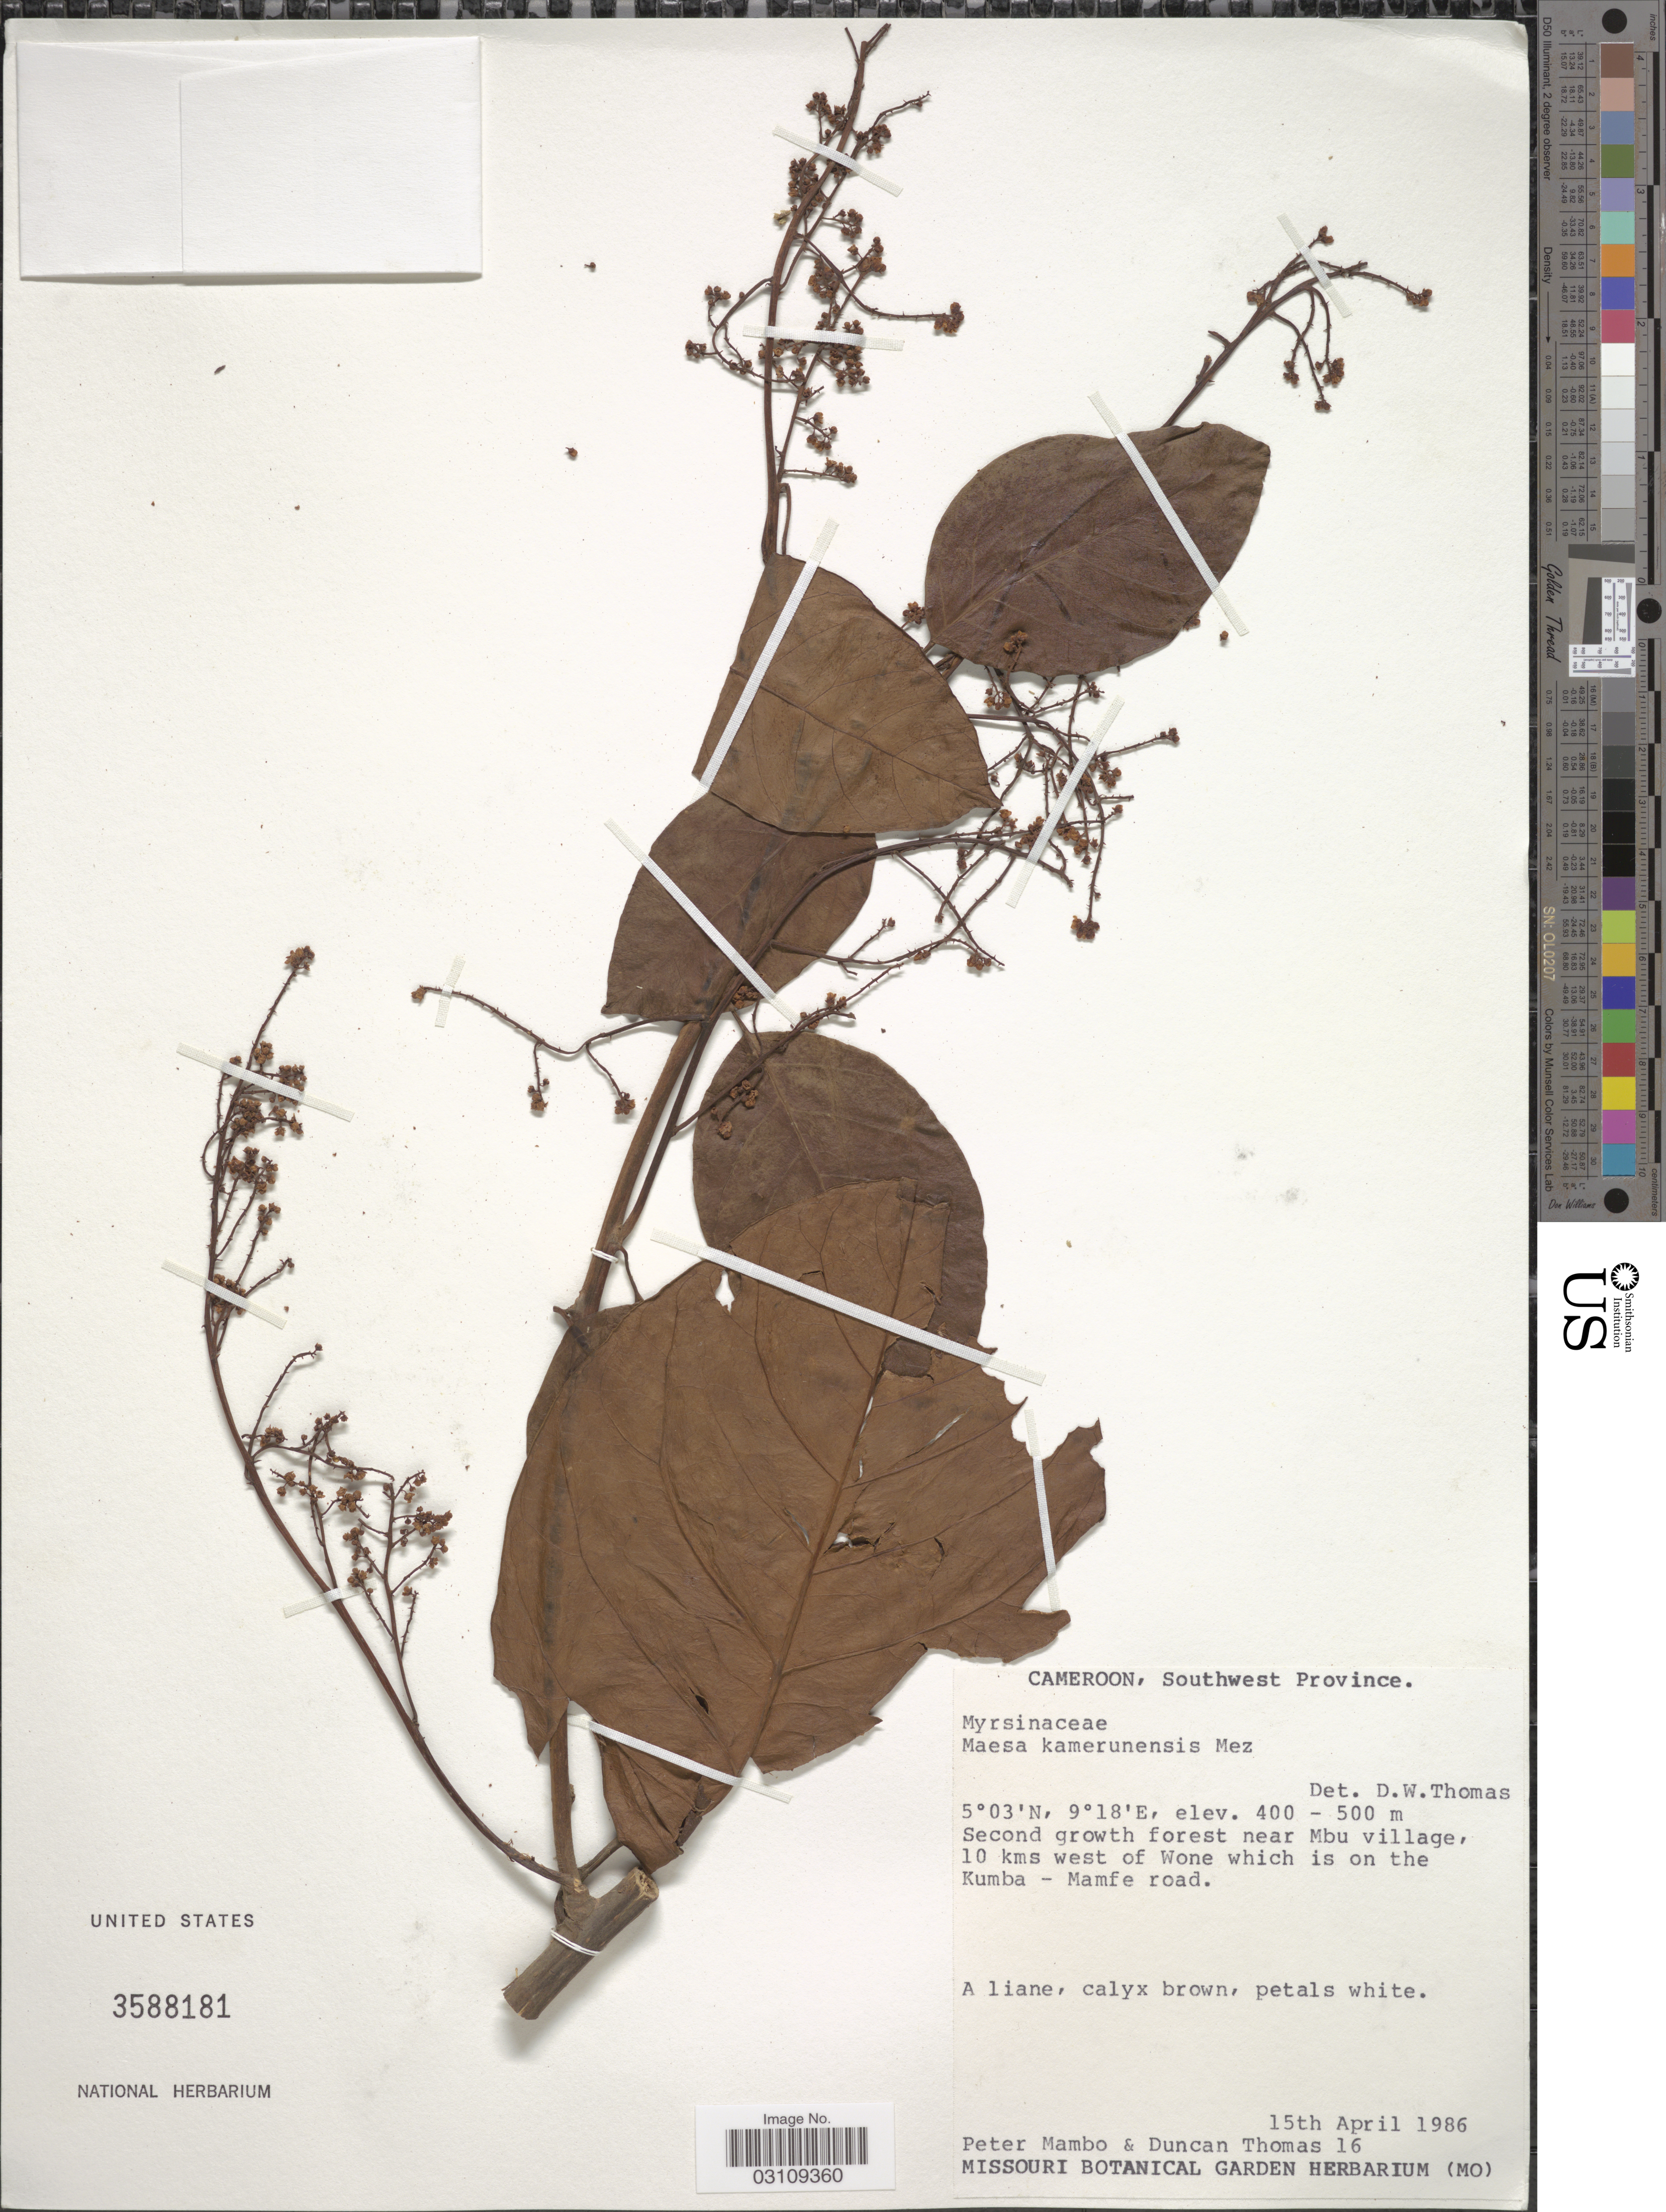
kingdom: Plantae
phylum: Tracheophyta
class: Magnoliopsida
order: Ericales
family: Primulaceae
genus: Maesa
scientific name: Maesa kamerunensis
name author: Mez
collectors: P. Mambo & D. W. Thomas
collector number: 16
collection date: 1986-04-15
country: Cameroon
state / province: Sud-Ouest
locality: Southwest Province. Second growth forest near Mbu village, 10 kms west of Wone which is on the Kumba - Mamfe road.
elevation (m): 400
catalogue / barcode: US 3588181